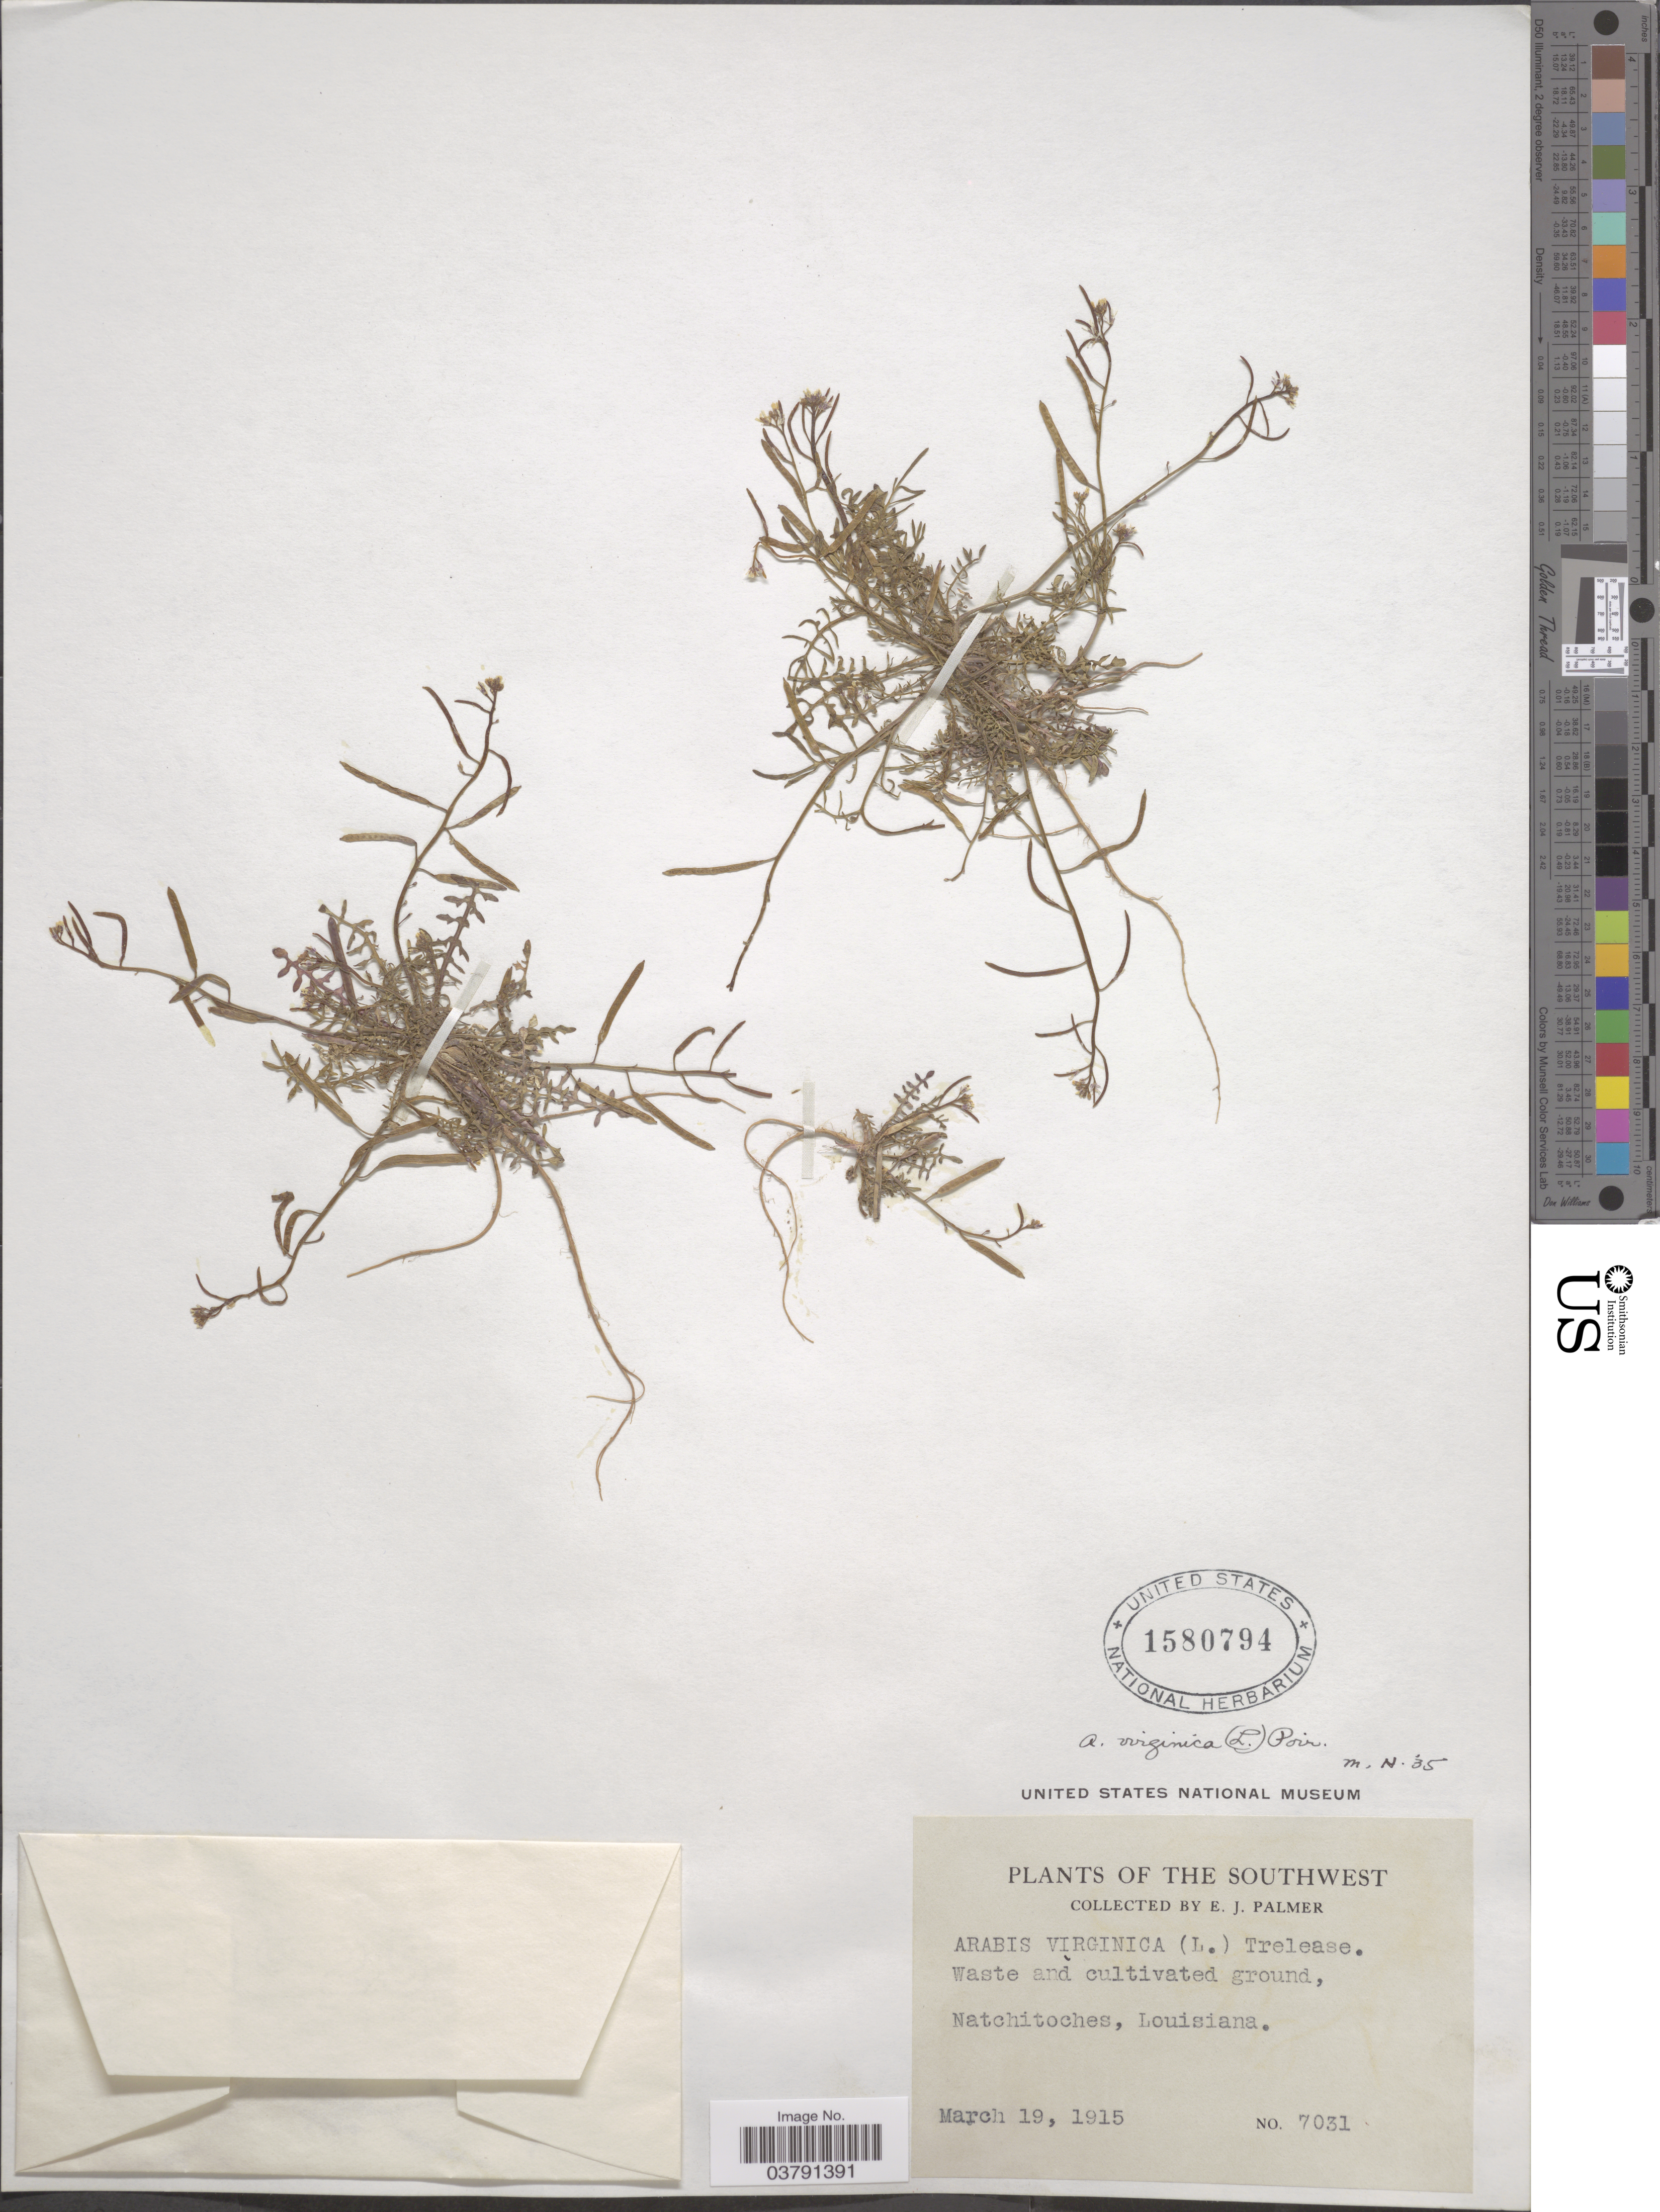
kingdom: Plantae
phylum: Tracheophyta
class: Magnoliopsida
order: Brassicales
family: Brassicaceae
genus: Planodes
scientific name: Planodes virginicum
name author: (L.) Greene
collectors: E. J. Palmer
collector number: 7031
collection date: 1915-03-19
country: United States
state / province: Louisiana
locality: The Southwest. Waste and cultivated ground, Natchitoches.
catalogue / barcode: US 1580794